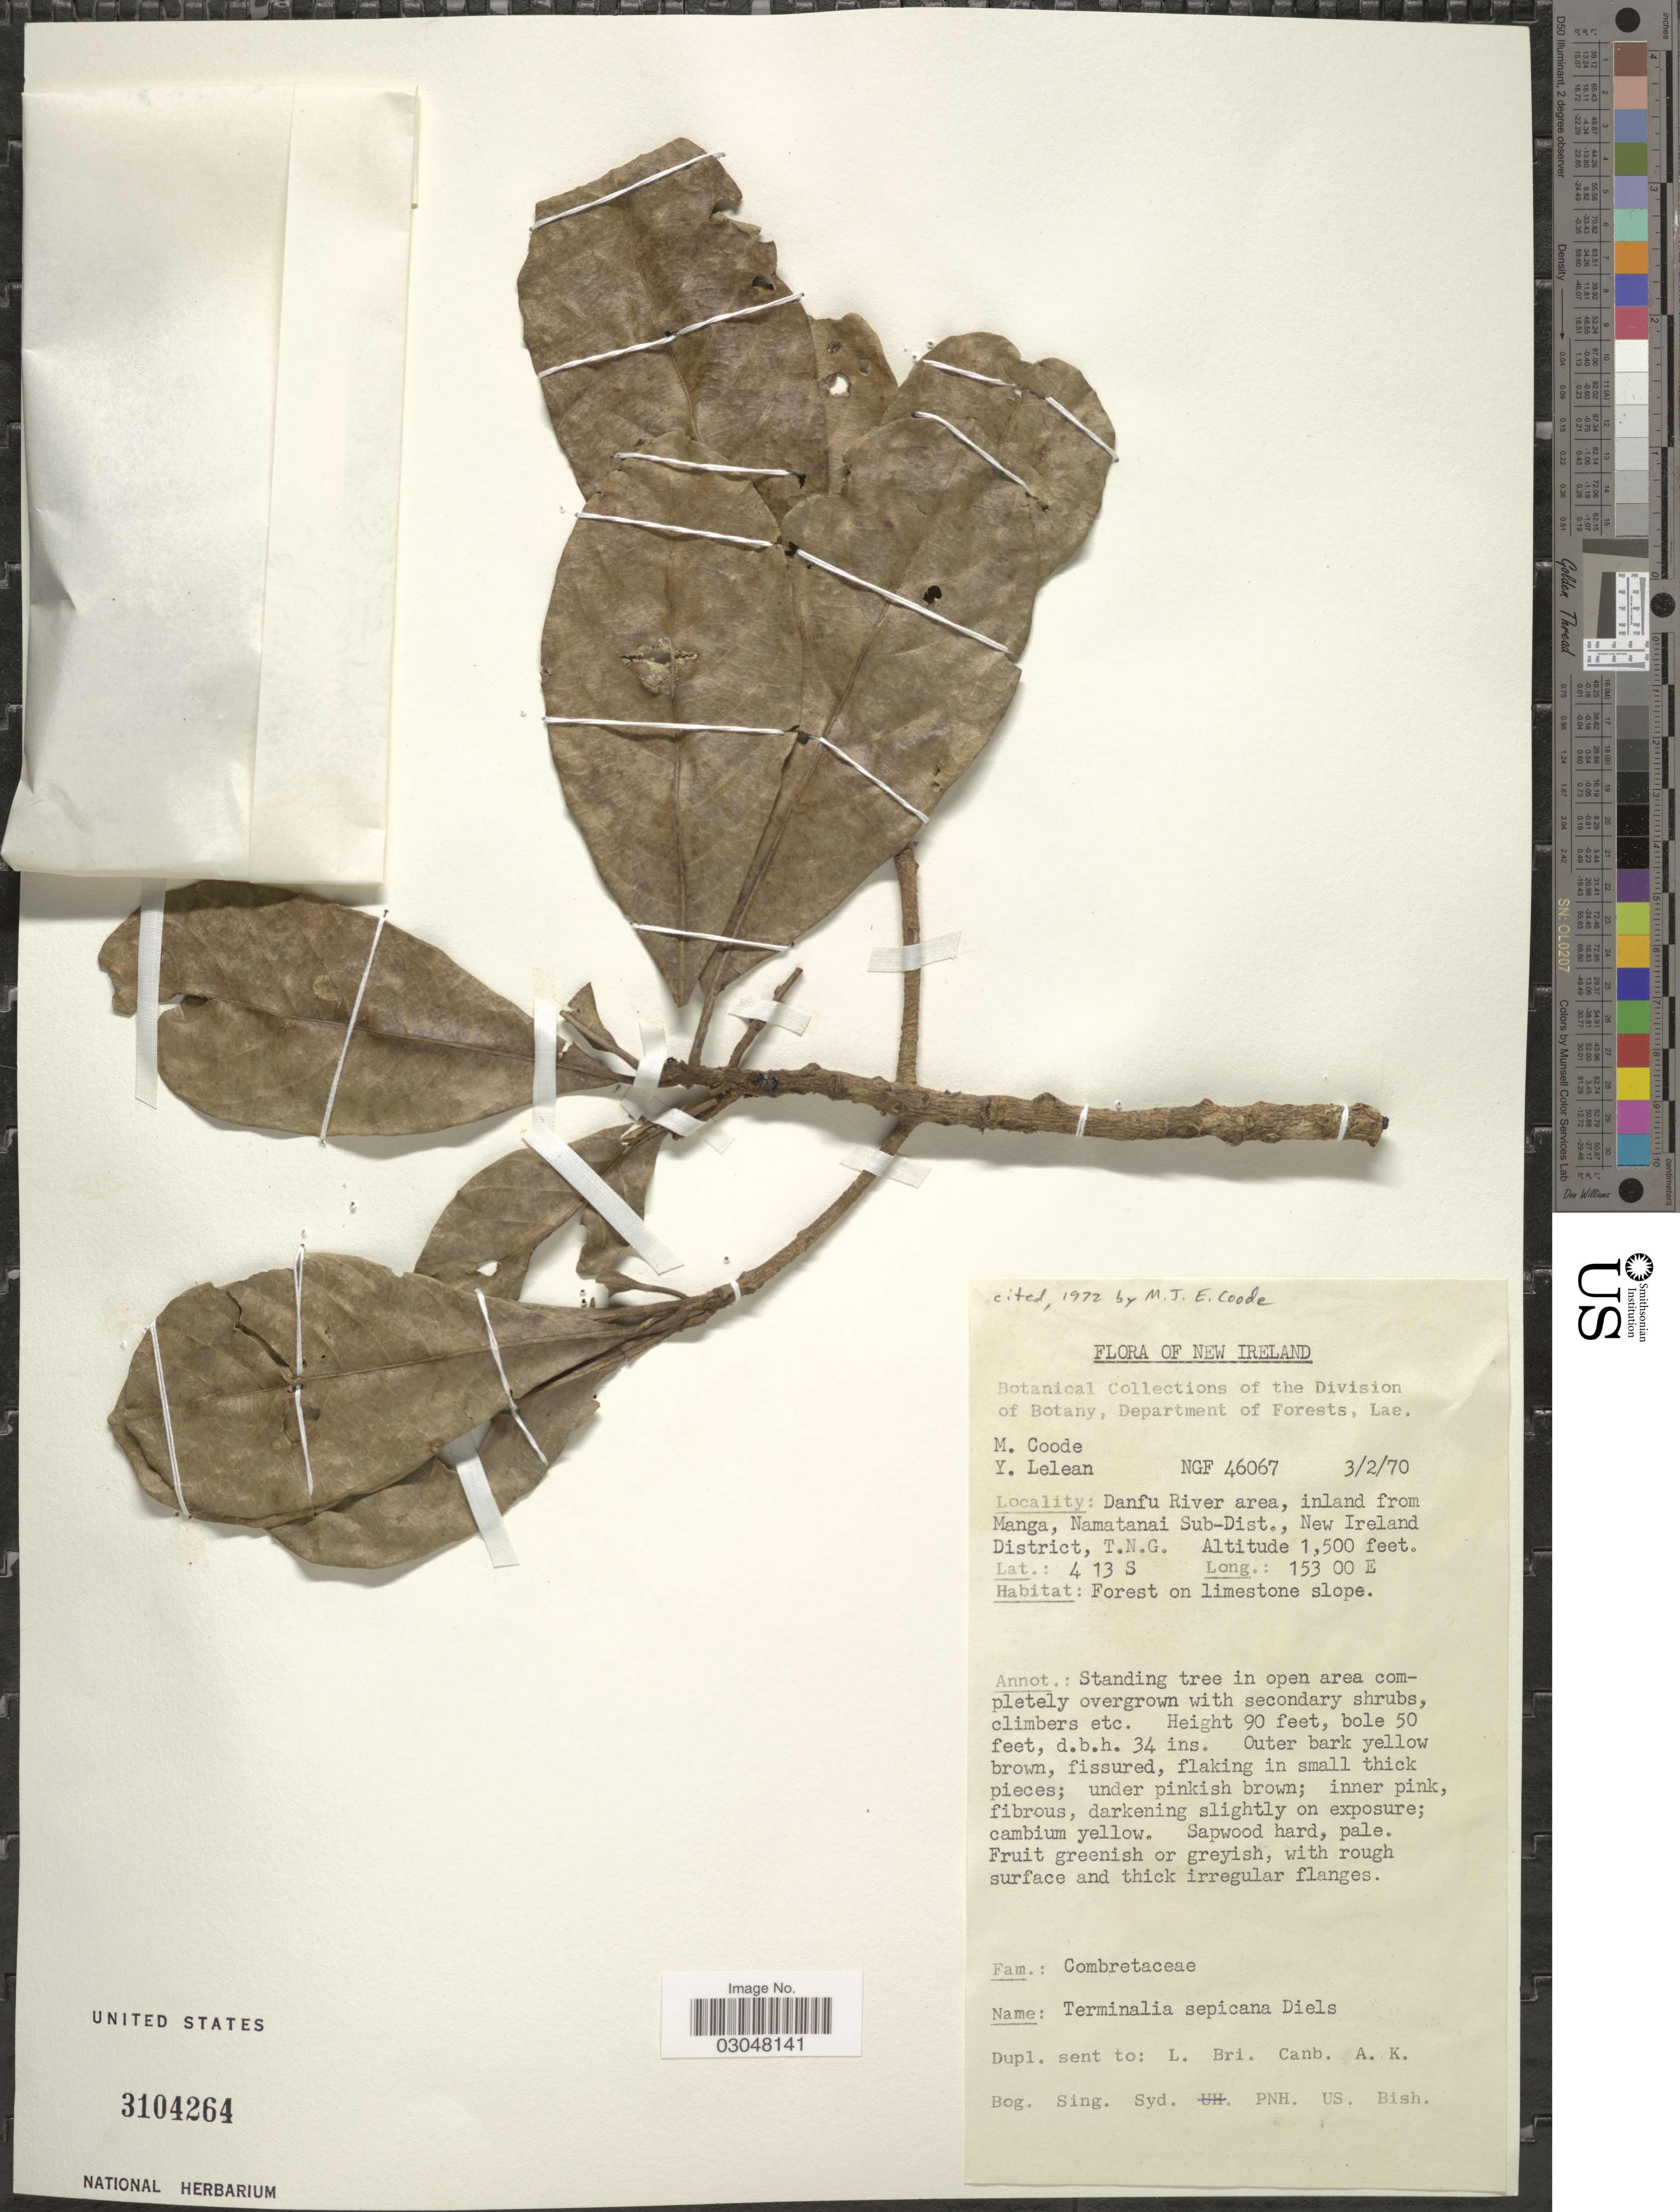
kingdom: Plantae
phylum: Tracheophyta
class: Magnoliopsida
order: Myrtales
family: Combretaceae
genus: Terminalia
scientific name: Terminalia sepicana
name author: Diels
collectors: M. Coode & Y. Lelean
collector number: NGF 46067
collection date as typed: Transcribed d/m/y: 3/2/70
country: Papua New Guinea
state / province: New Ireland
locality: Danfu River area, inland from Manga, Namatanai Sub-Dist., New Ireland District, T.N.G.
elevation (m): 457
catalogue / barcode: US 3104264